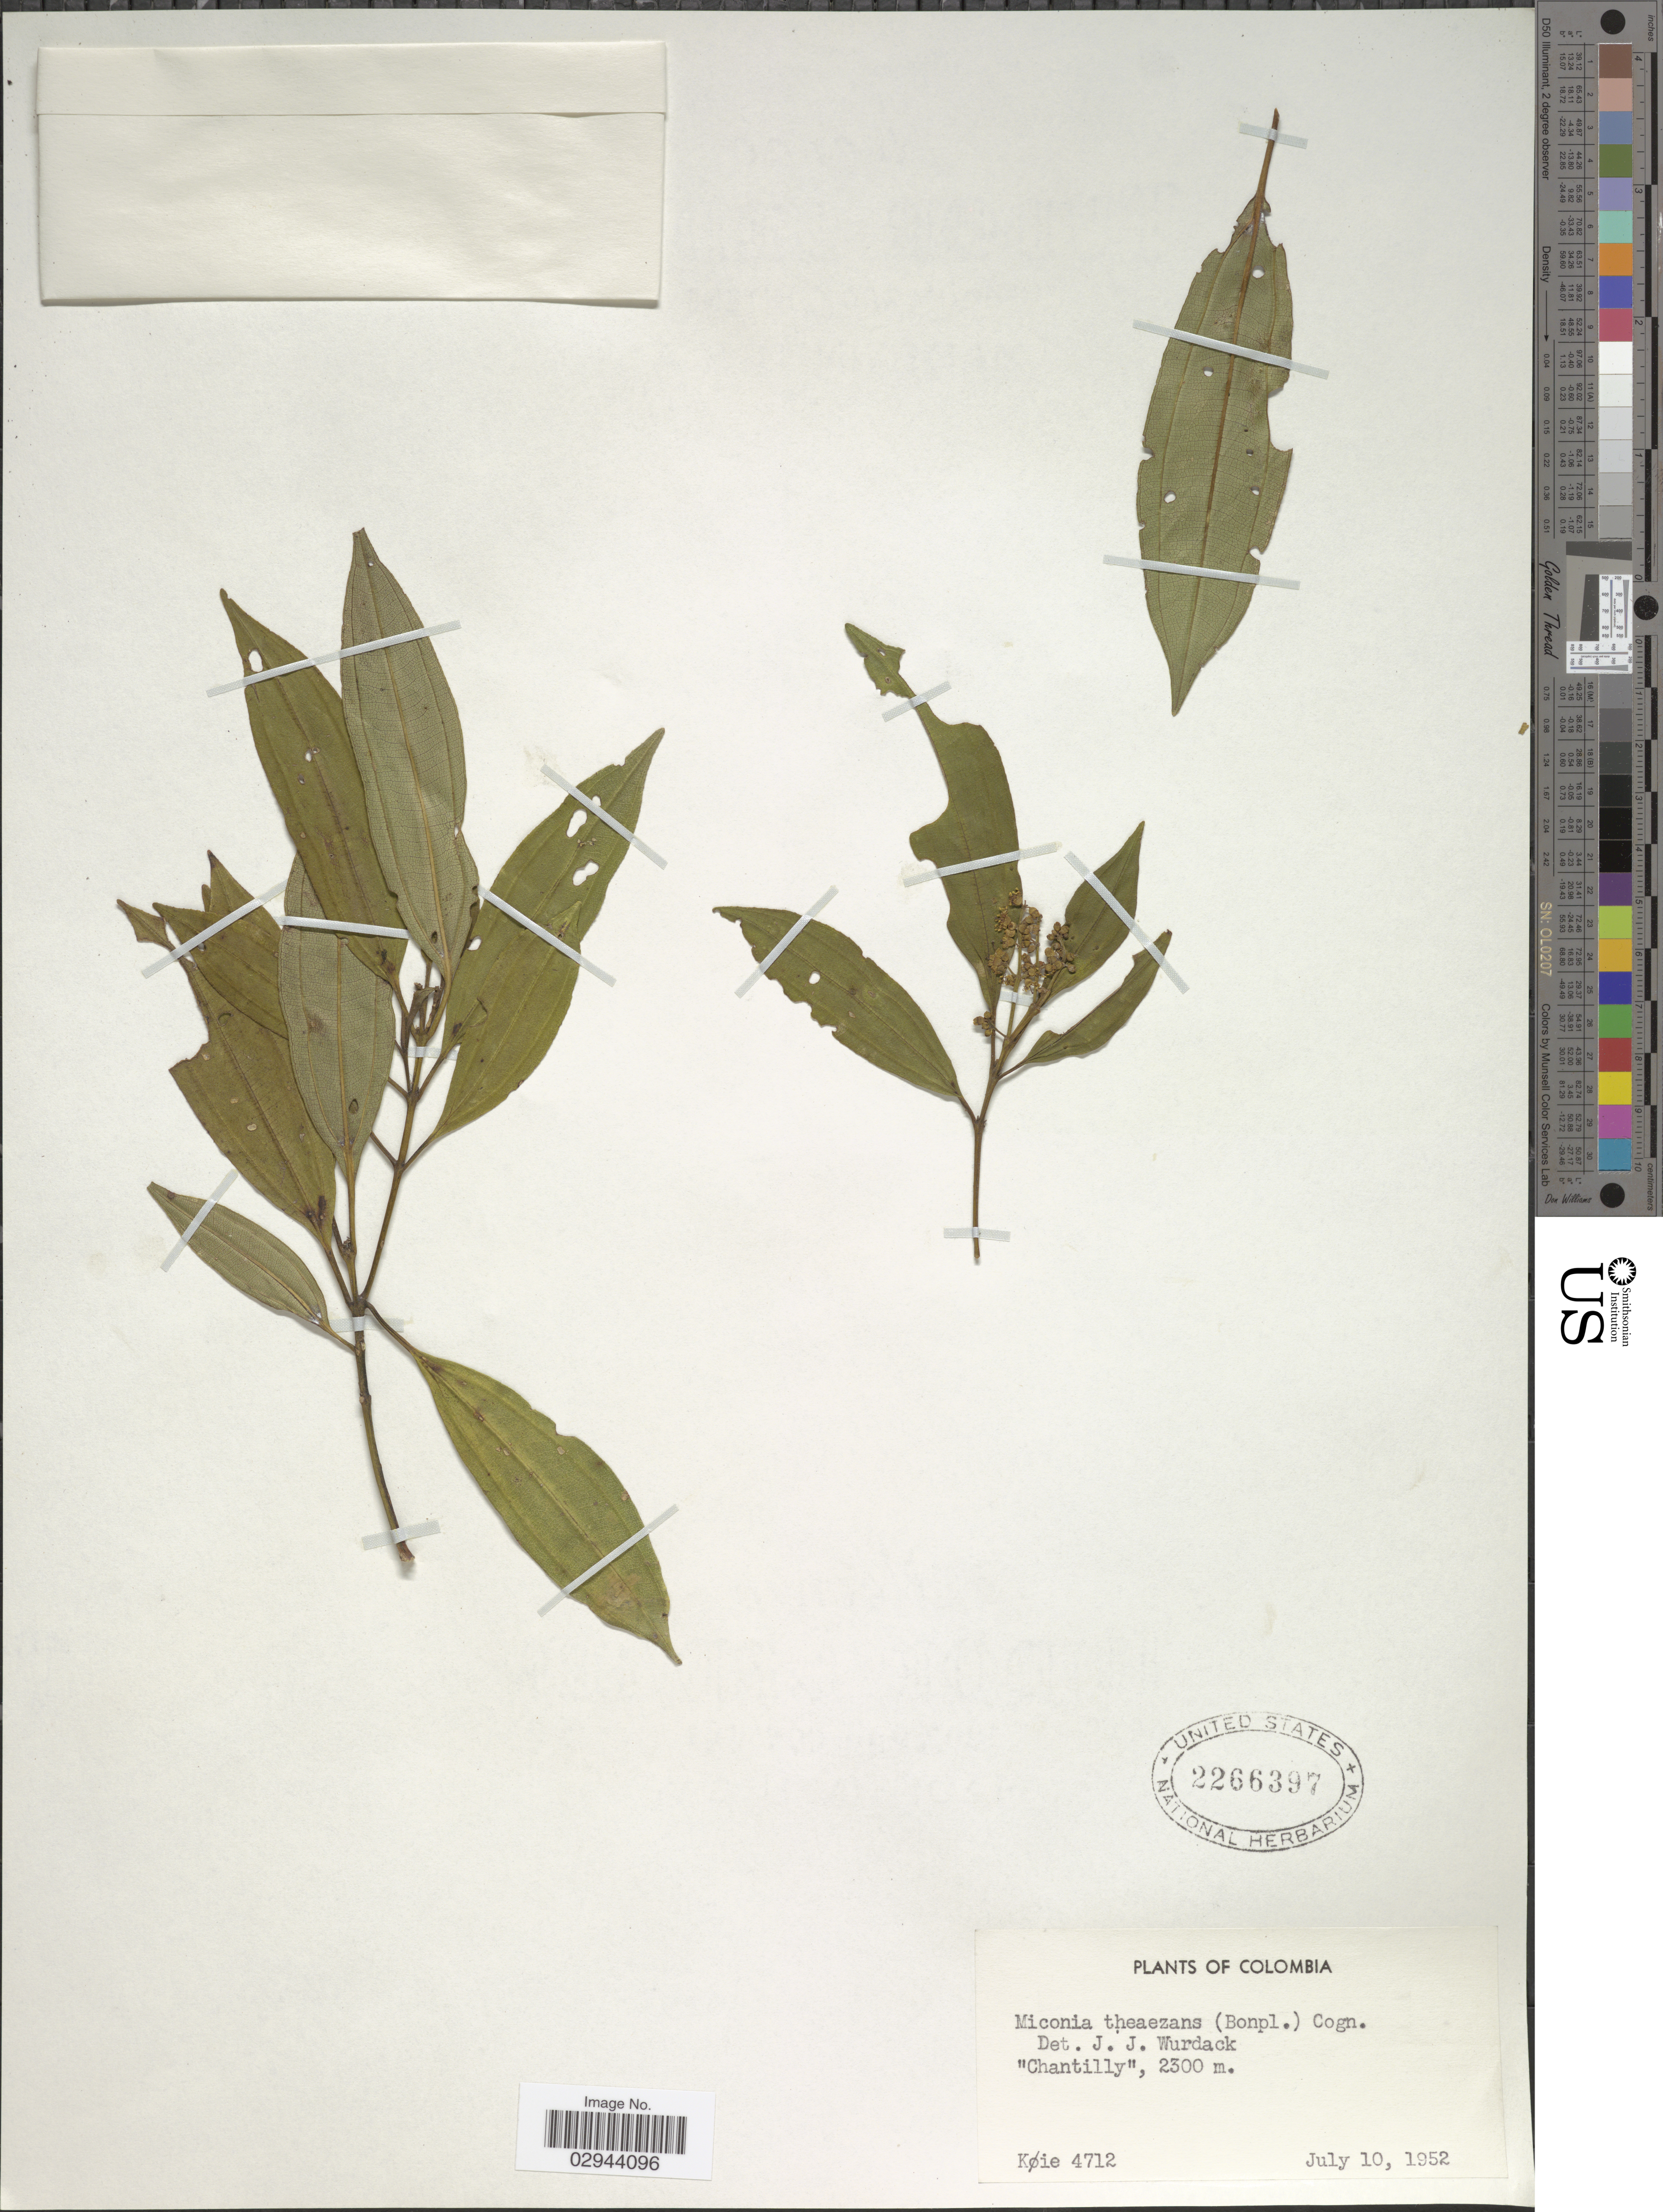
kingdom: Plantae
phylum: Tracheophyta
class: Magnoliopsida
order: Myrtales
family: Melastomataceae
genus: Miconia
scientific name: Miconia theizans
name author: (Bonpl.) Cogn.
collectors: M. Köie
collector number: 4712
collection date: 1952-07-10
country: Colombia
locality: Chantilly.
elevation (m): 2300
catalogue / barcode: US 2266397